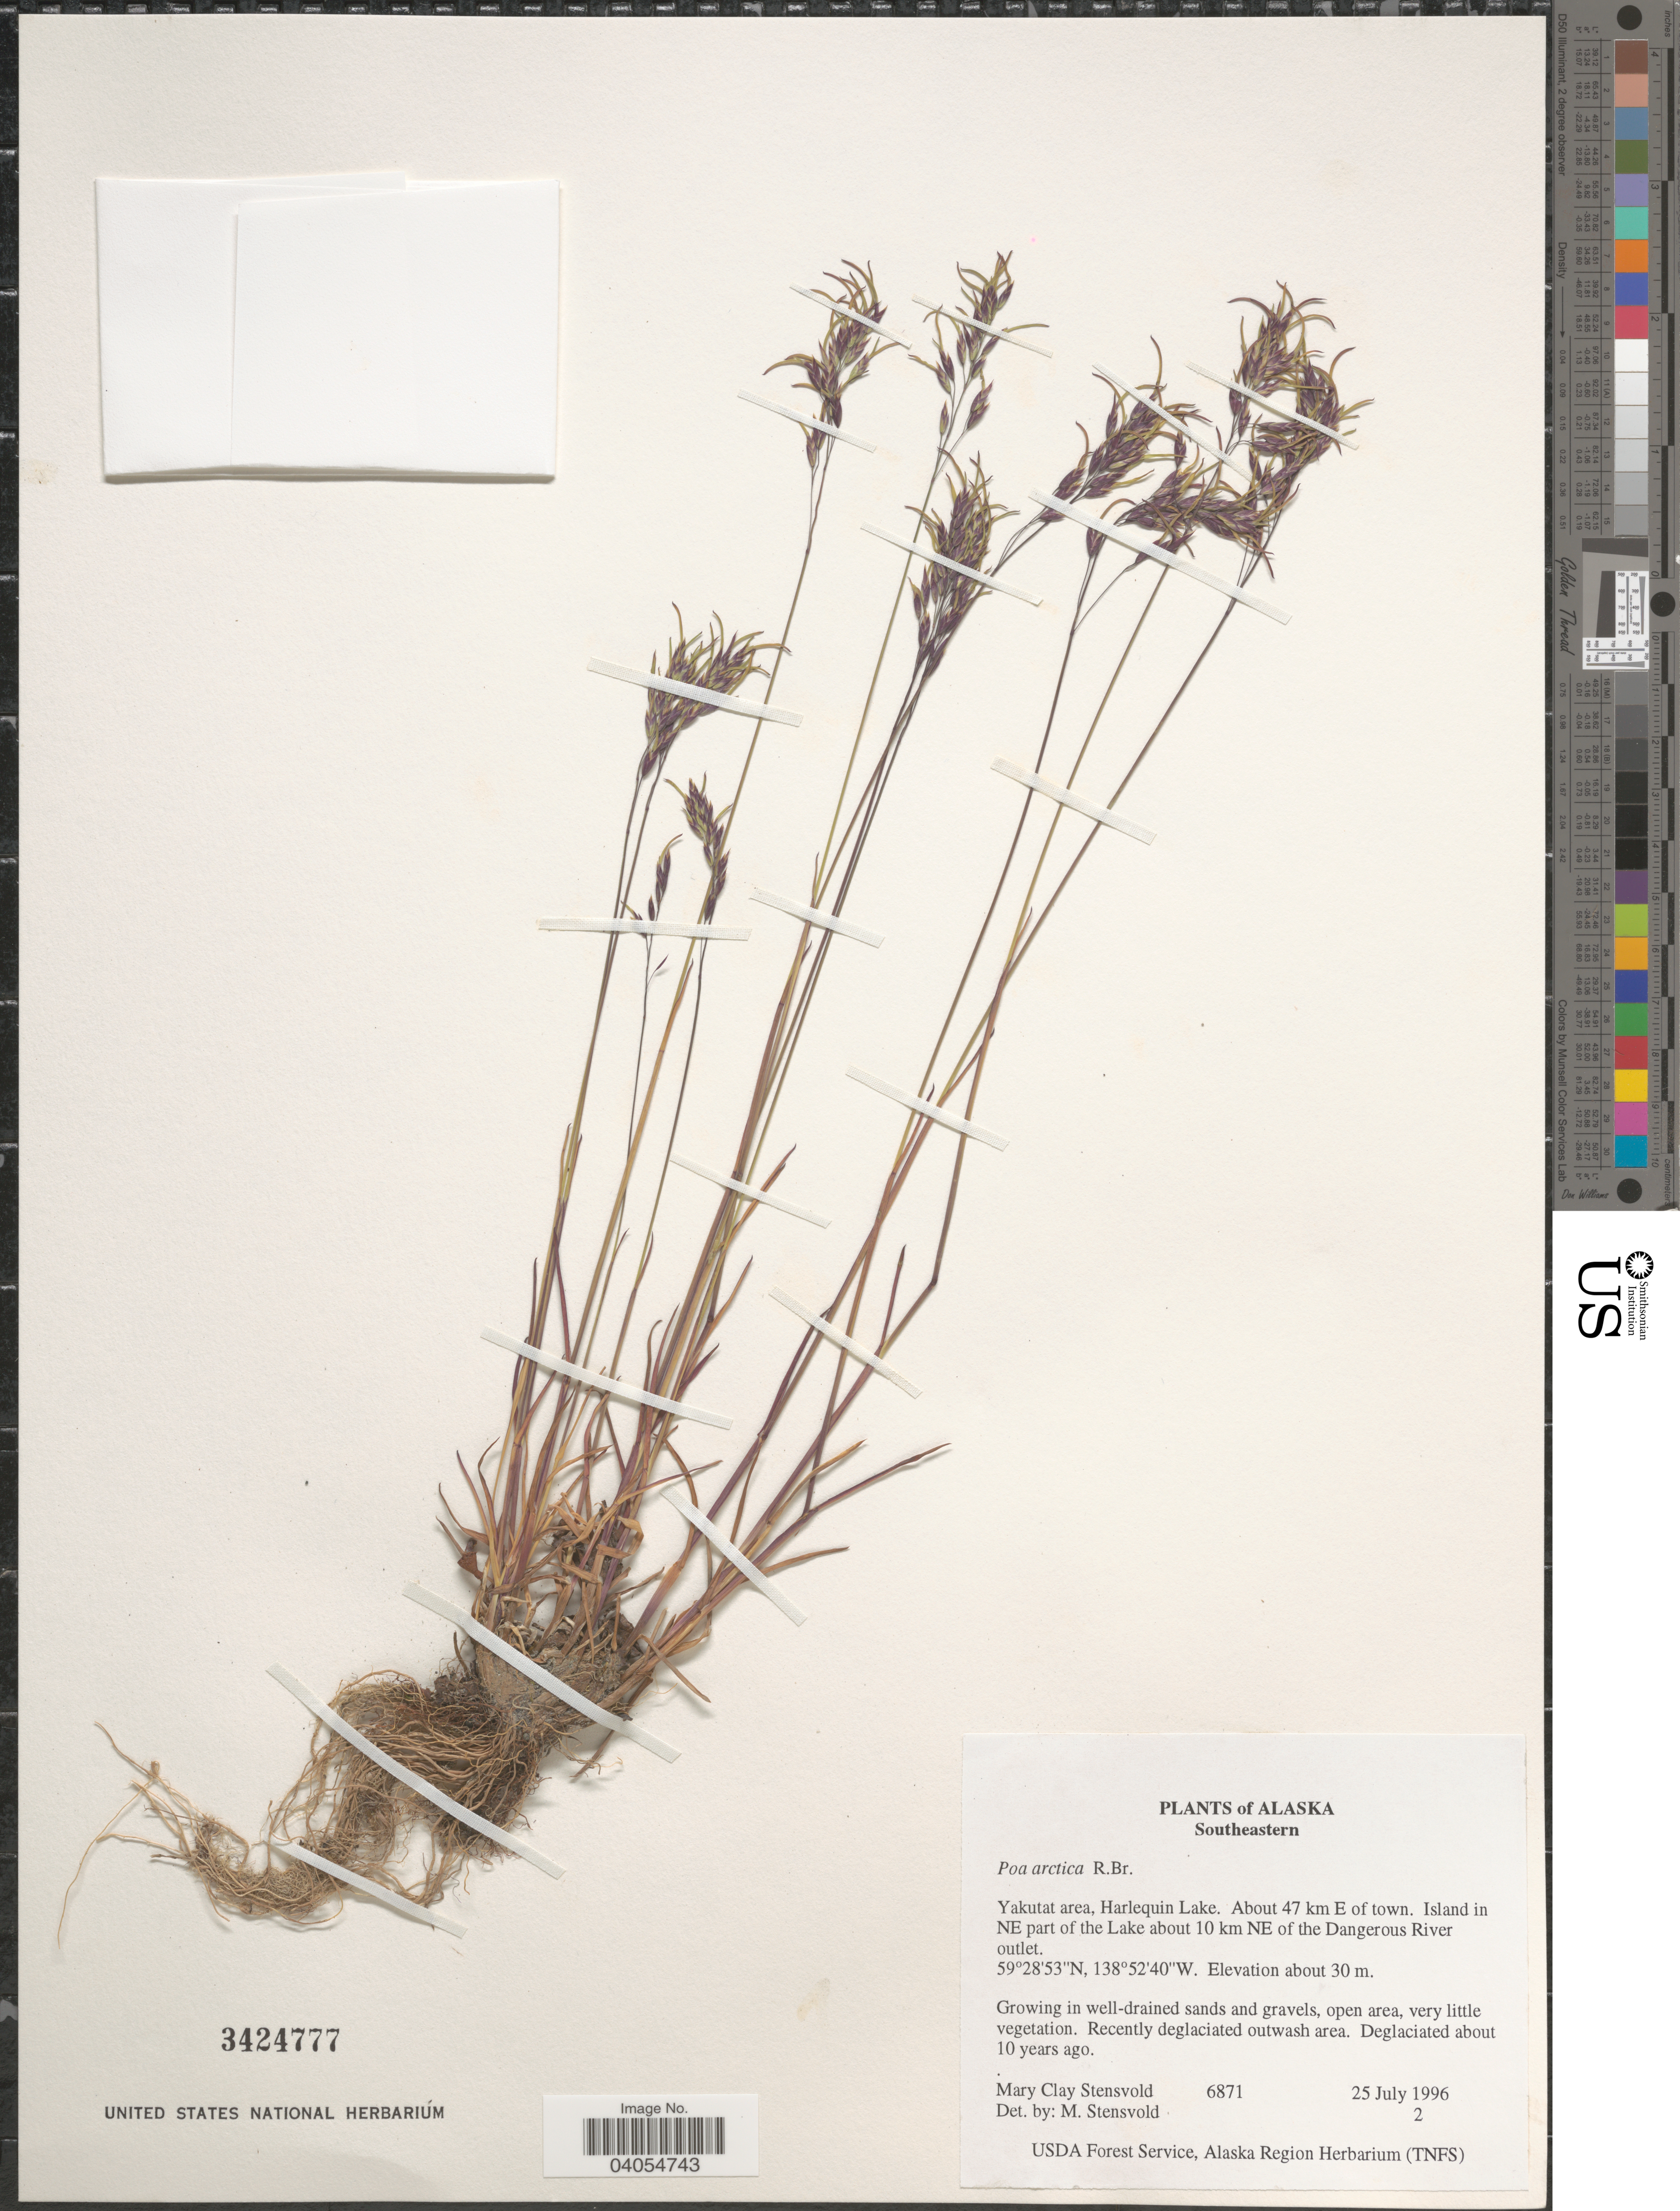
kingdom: Plantae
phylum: Tracheophyta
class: Liliopsida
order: Poales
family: Poaceae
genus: Poa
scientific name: Poa arctica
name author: R. Br.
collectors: M. Stensvold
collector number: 6871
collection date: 1996-07-25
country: United States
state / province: Alaska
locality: Southeastern. Yakutat area, Harlequin Lake. About 47 km E of town. Island in NE part of the Lake about 10 km NE of the Dangerous River outlet.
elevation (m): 30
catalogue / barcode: US 3424777